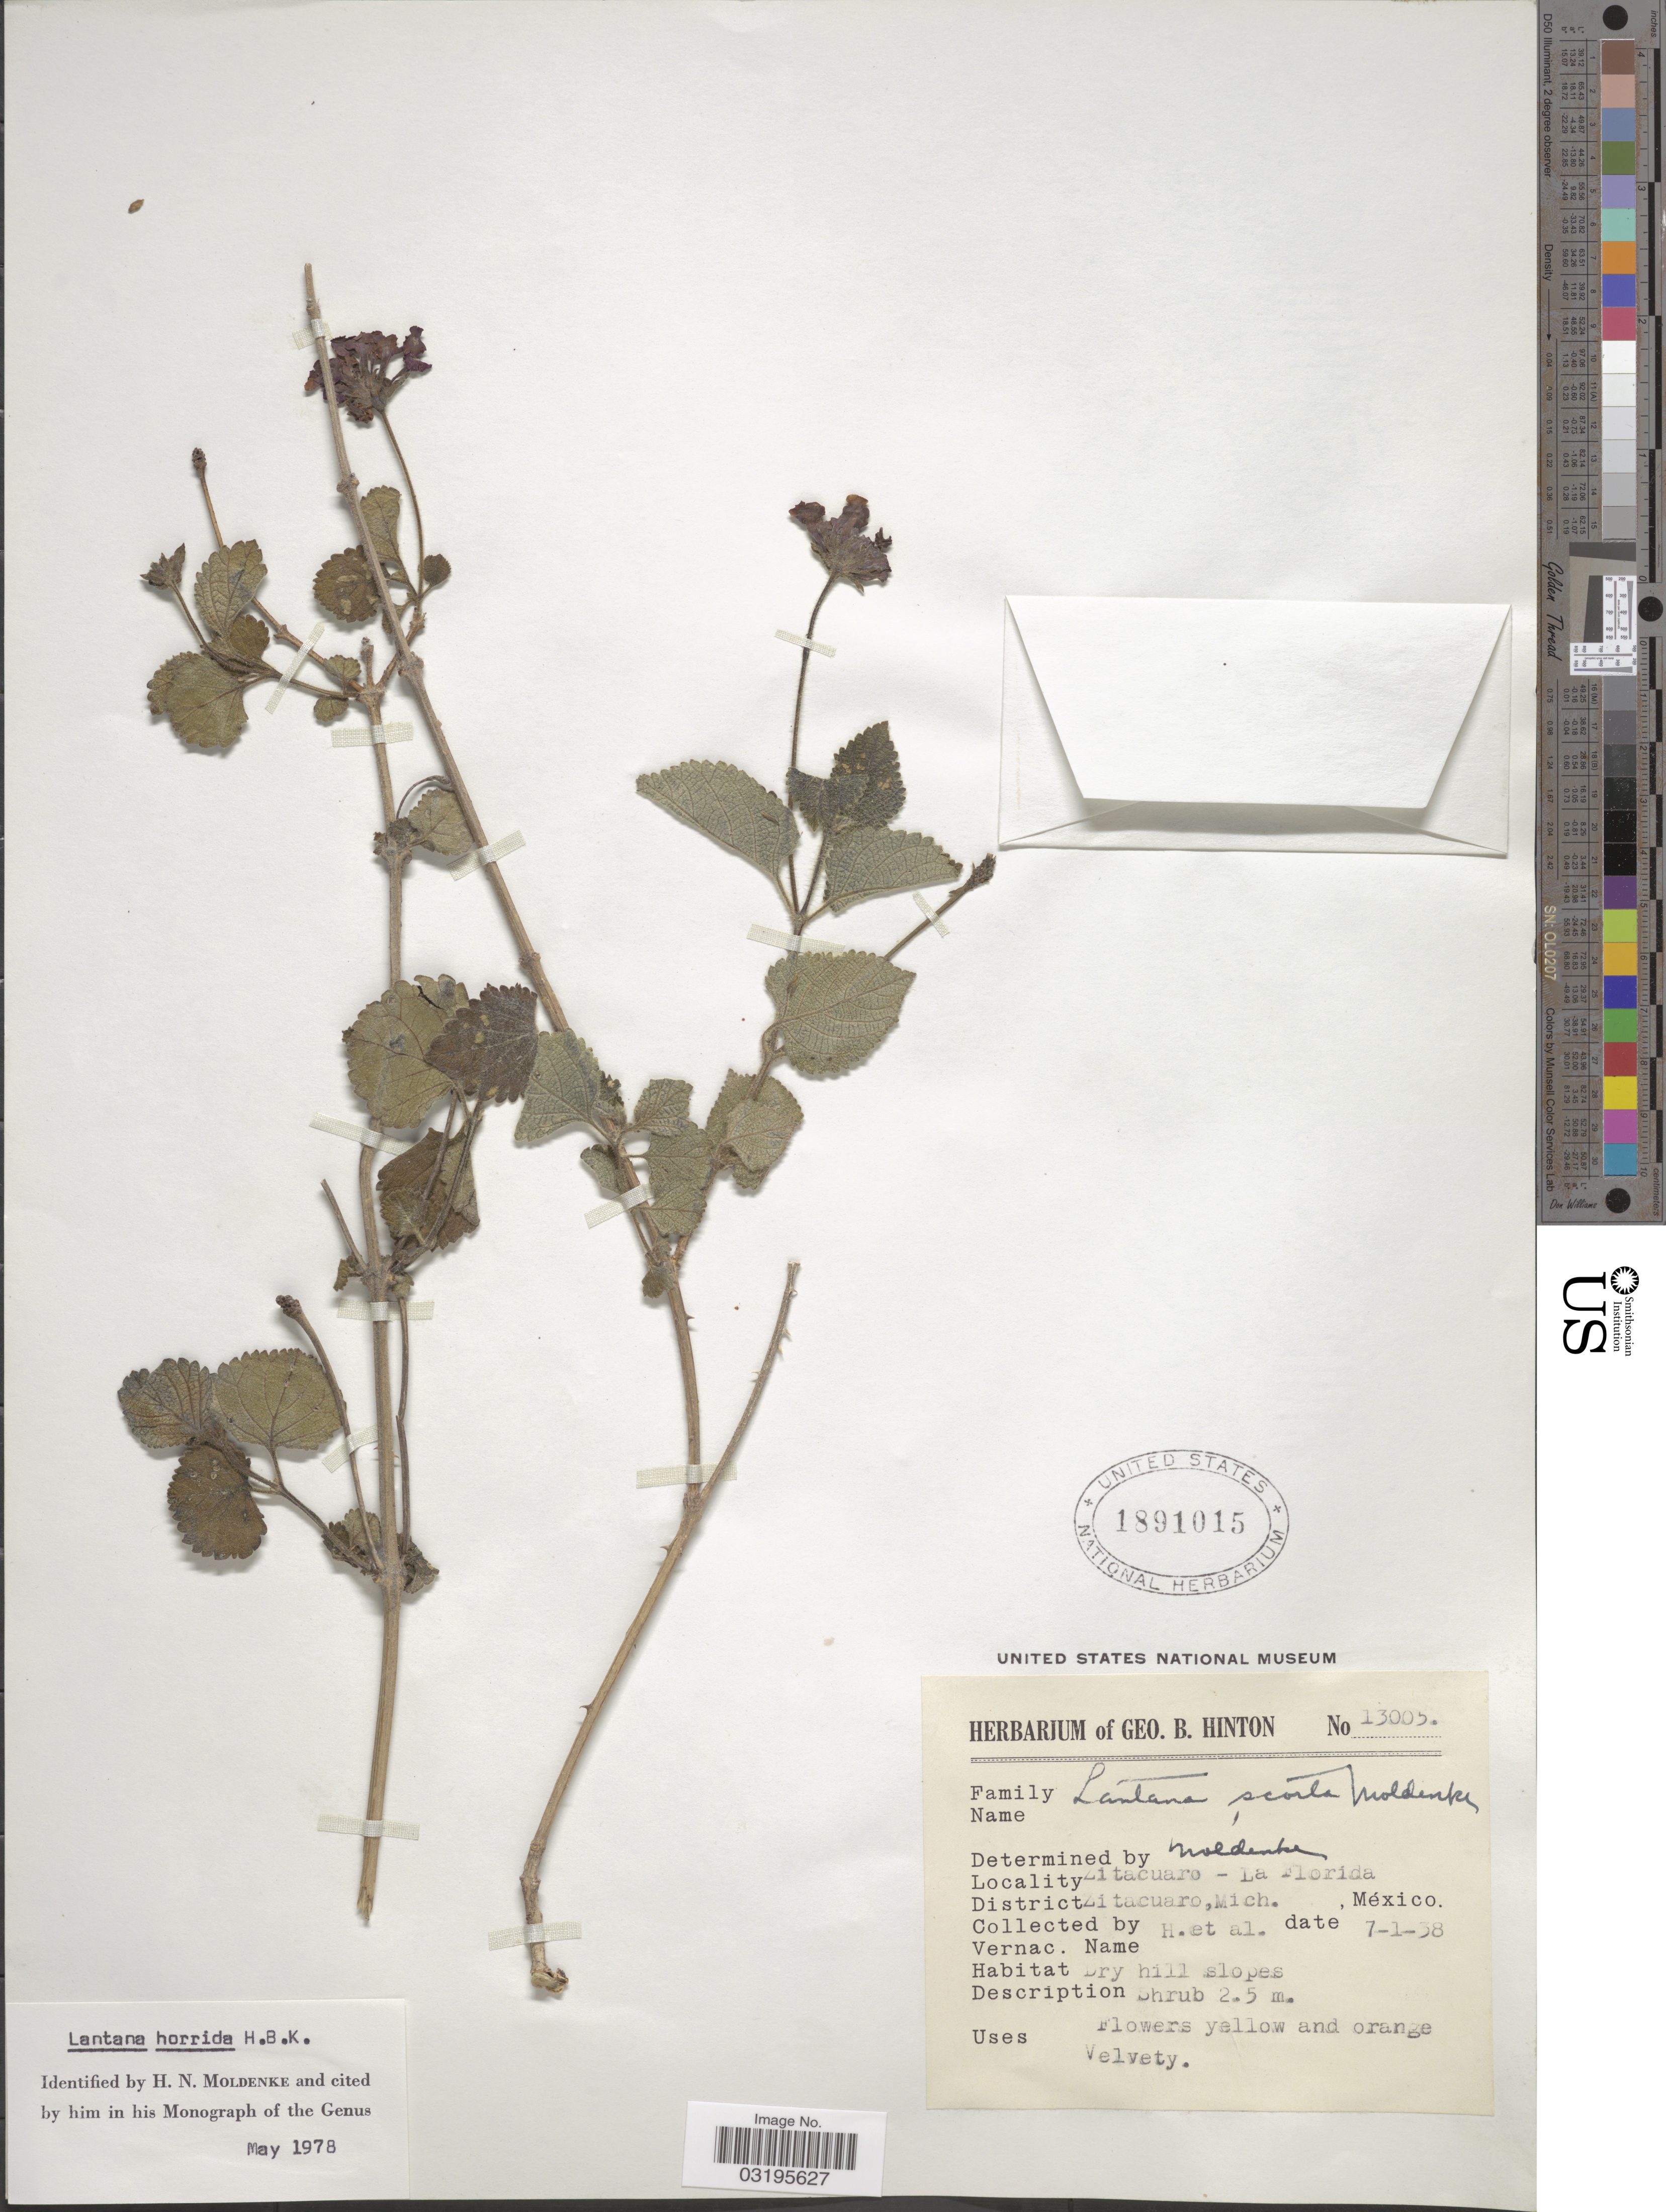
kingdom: Plantae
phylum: Tracheophyta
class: Magnoliopsida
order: Lamiales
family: Verbenaceae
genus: Lantana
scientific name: Lantana horrida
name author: Kunth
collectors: G. B. Hinton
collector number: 13005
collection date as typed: Transcribed d/m/y: 7/1/38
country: Mexico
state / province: Michoacán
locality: Zitacuaro - La Florida. District Zitacuaro.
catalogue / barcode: US 1891015